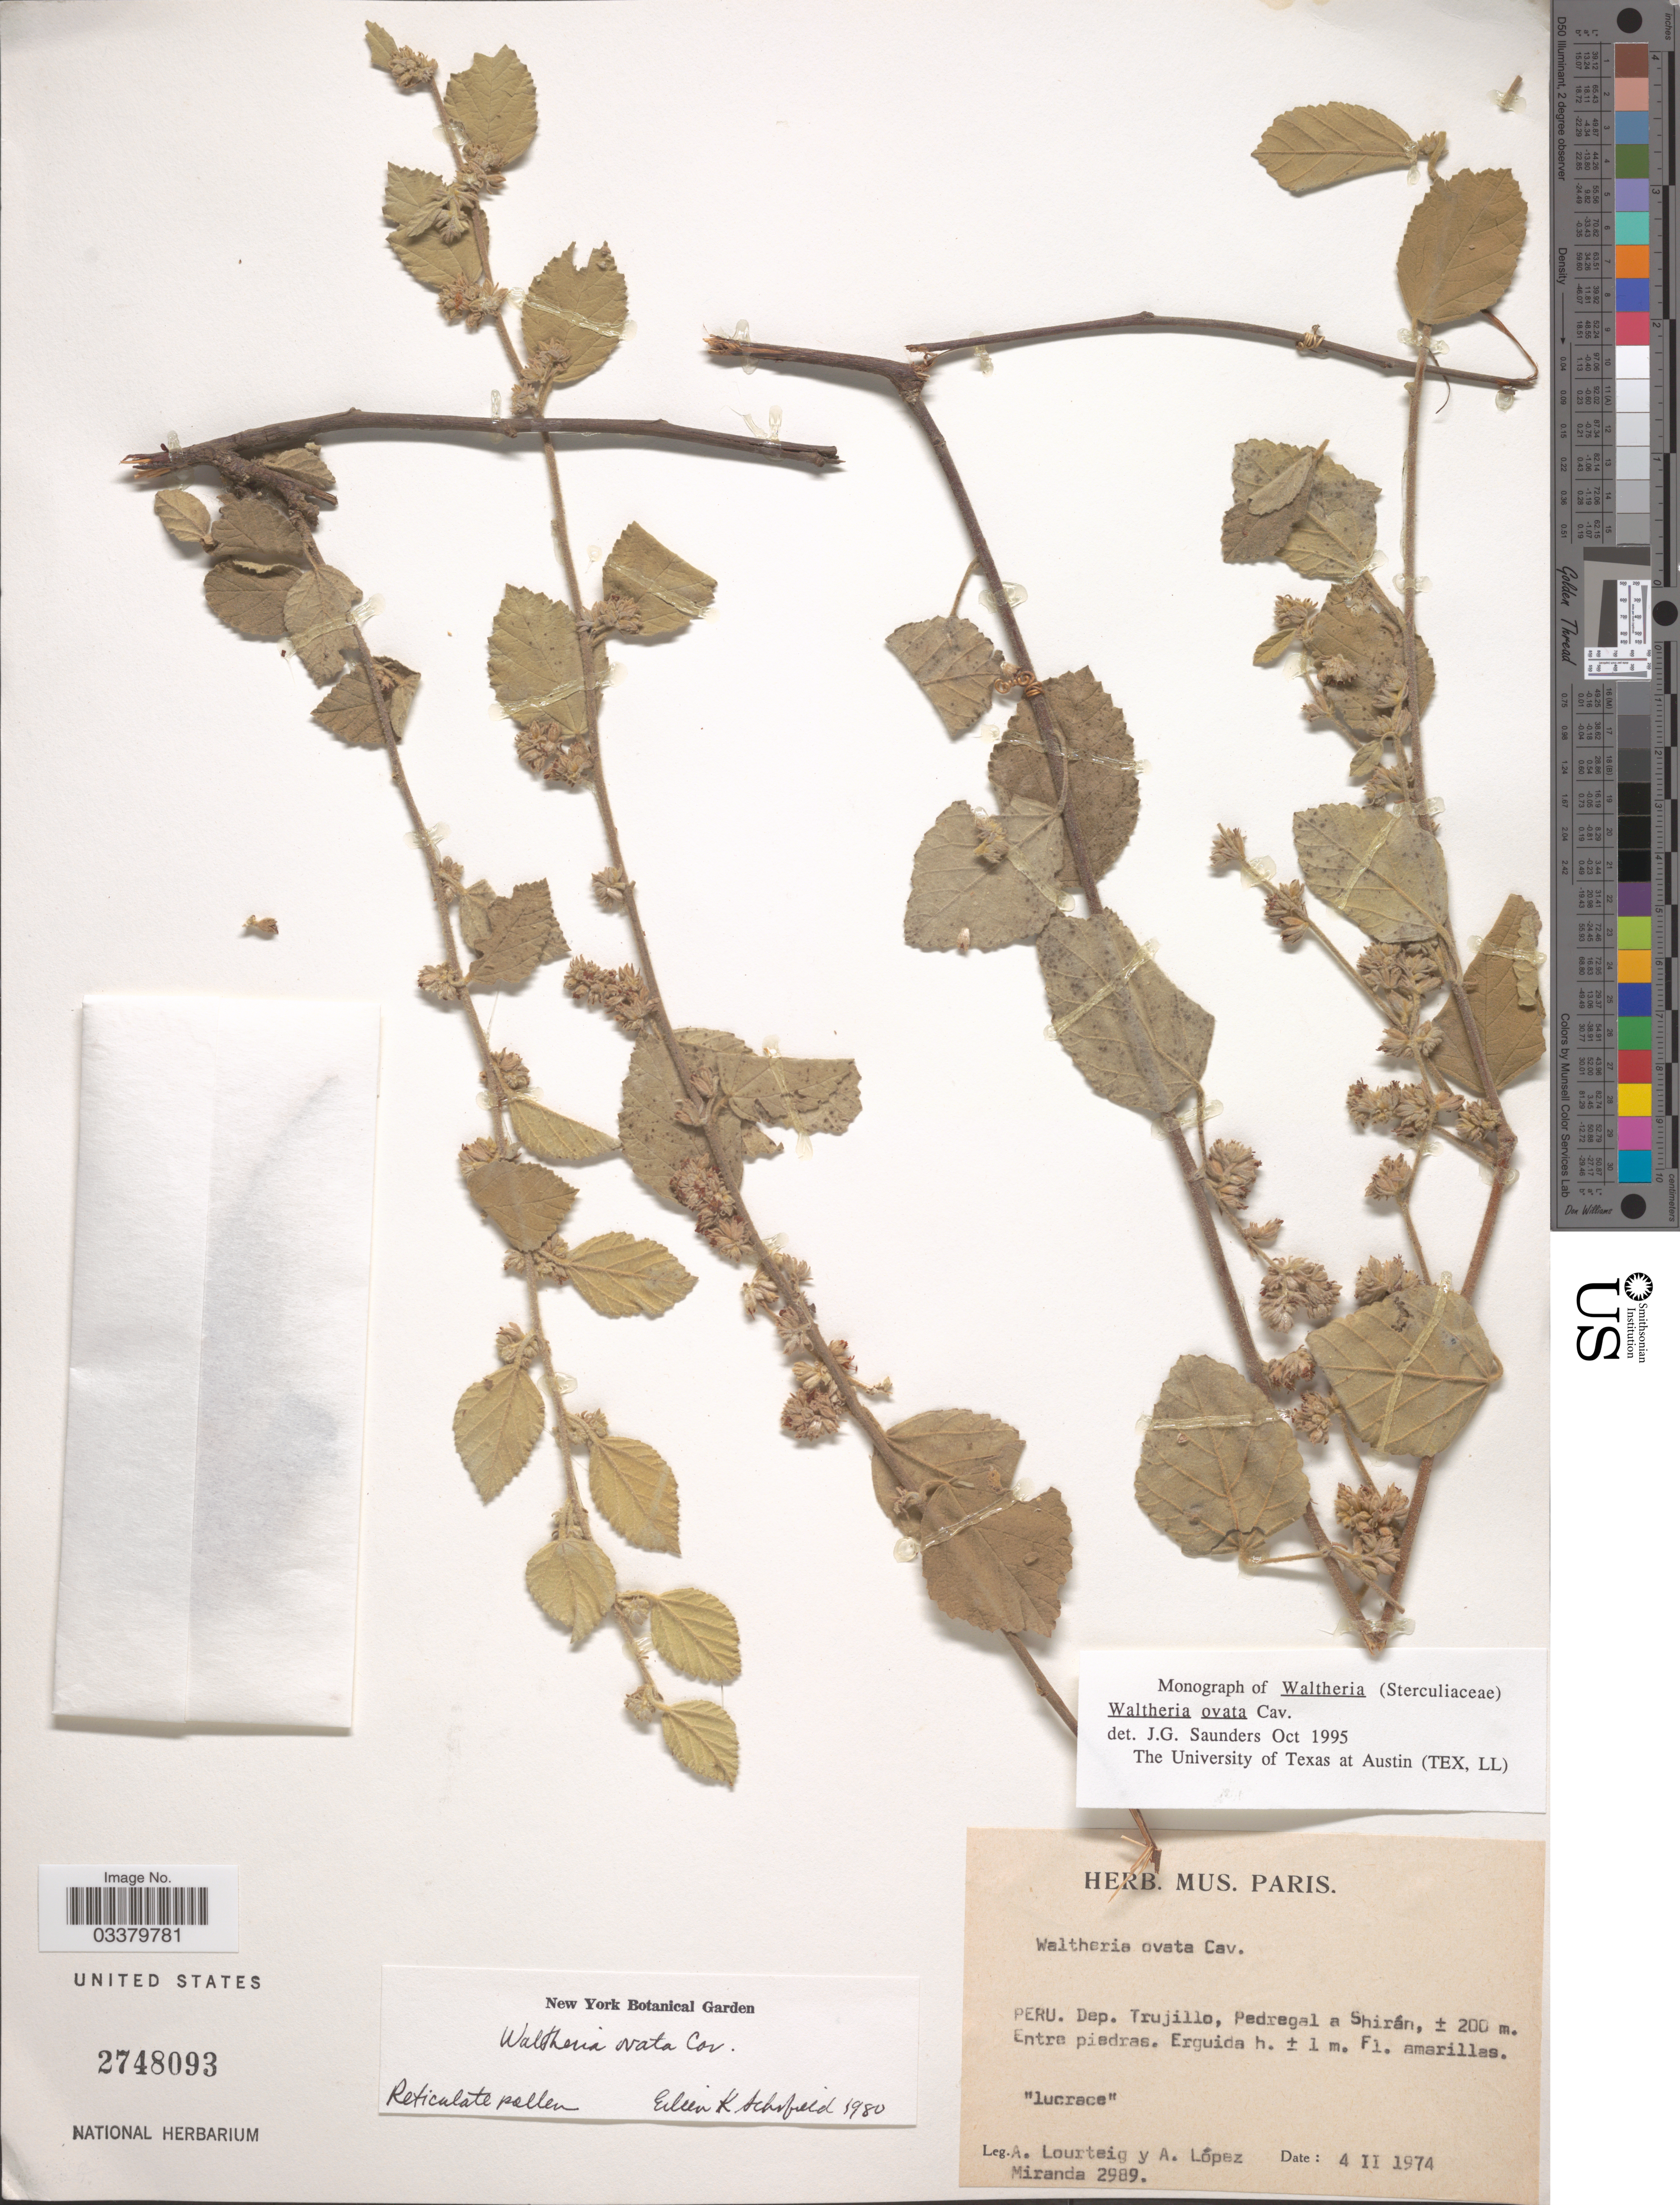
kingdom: Plantae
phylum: Tracheophyta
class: Magnoliopsida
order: Malvales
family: Malvaceae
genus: Waltheria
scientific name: Waltheria ovata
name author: Cav.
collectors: A. Lourteig, A. López & Miranda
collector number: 2989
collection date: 1974-02-04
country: Peru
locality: Dep. Trujillo, Predregal a Shirán, ± 200 m. Entre piedras.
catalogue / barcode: US 2748093